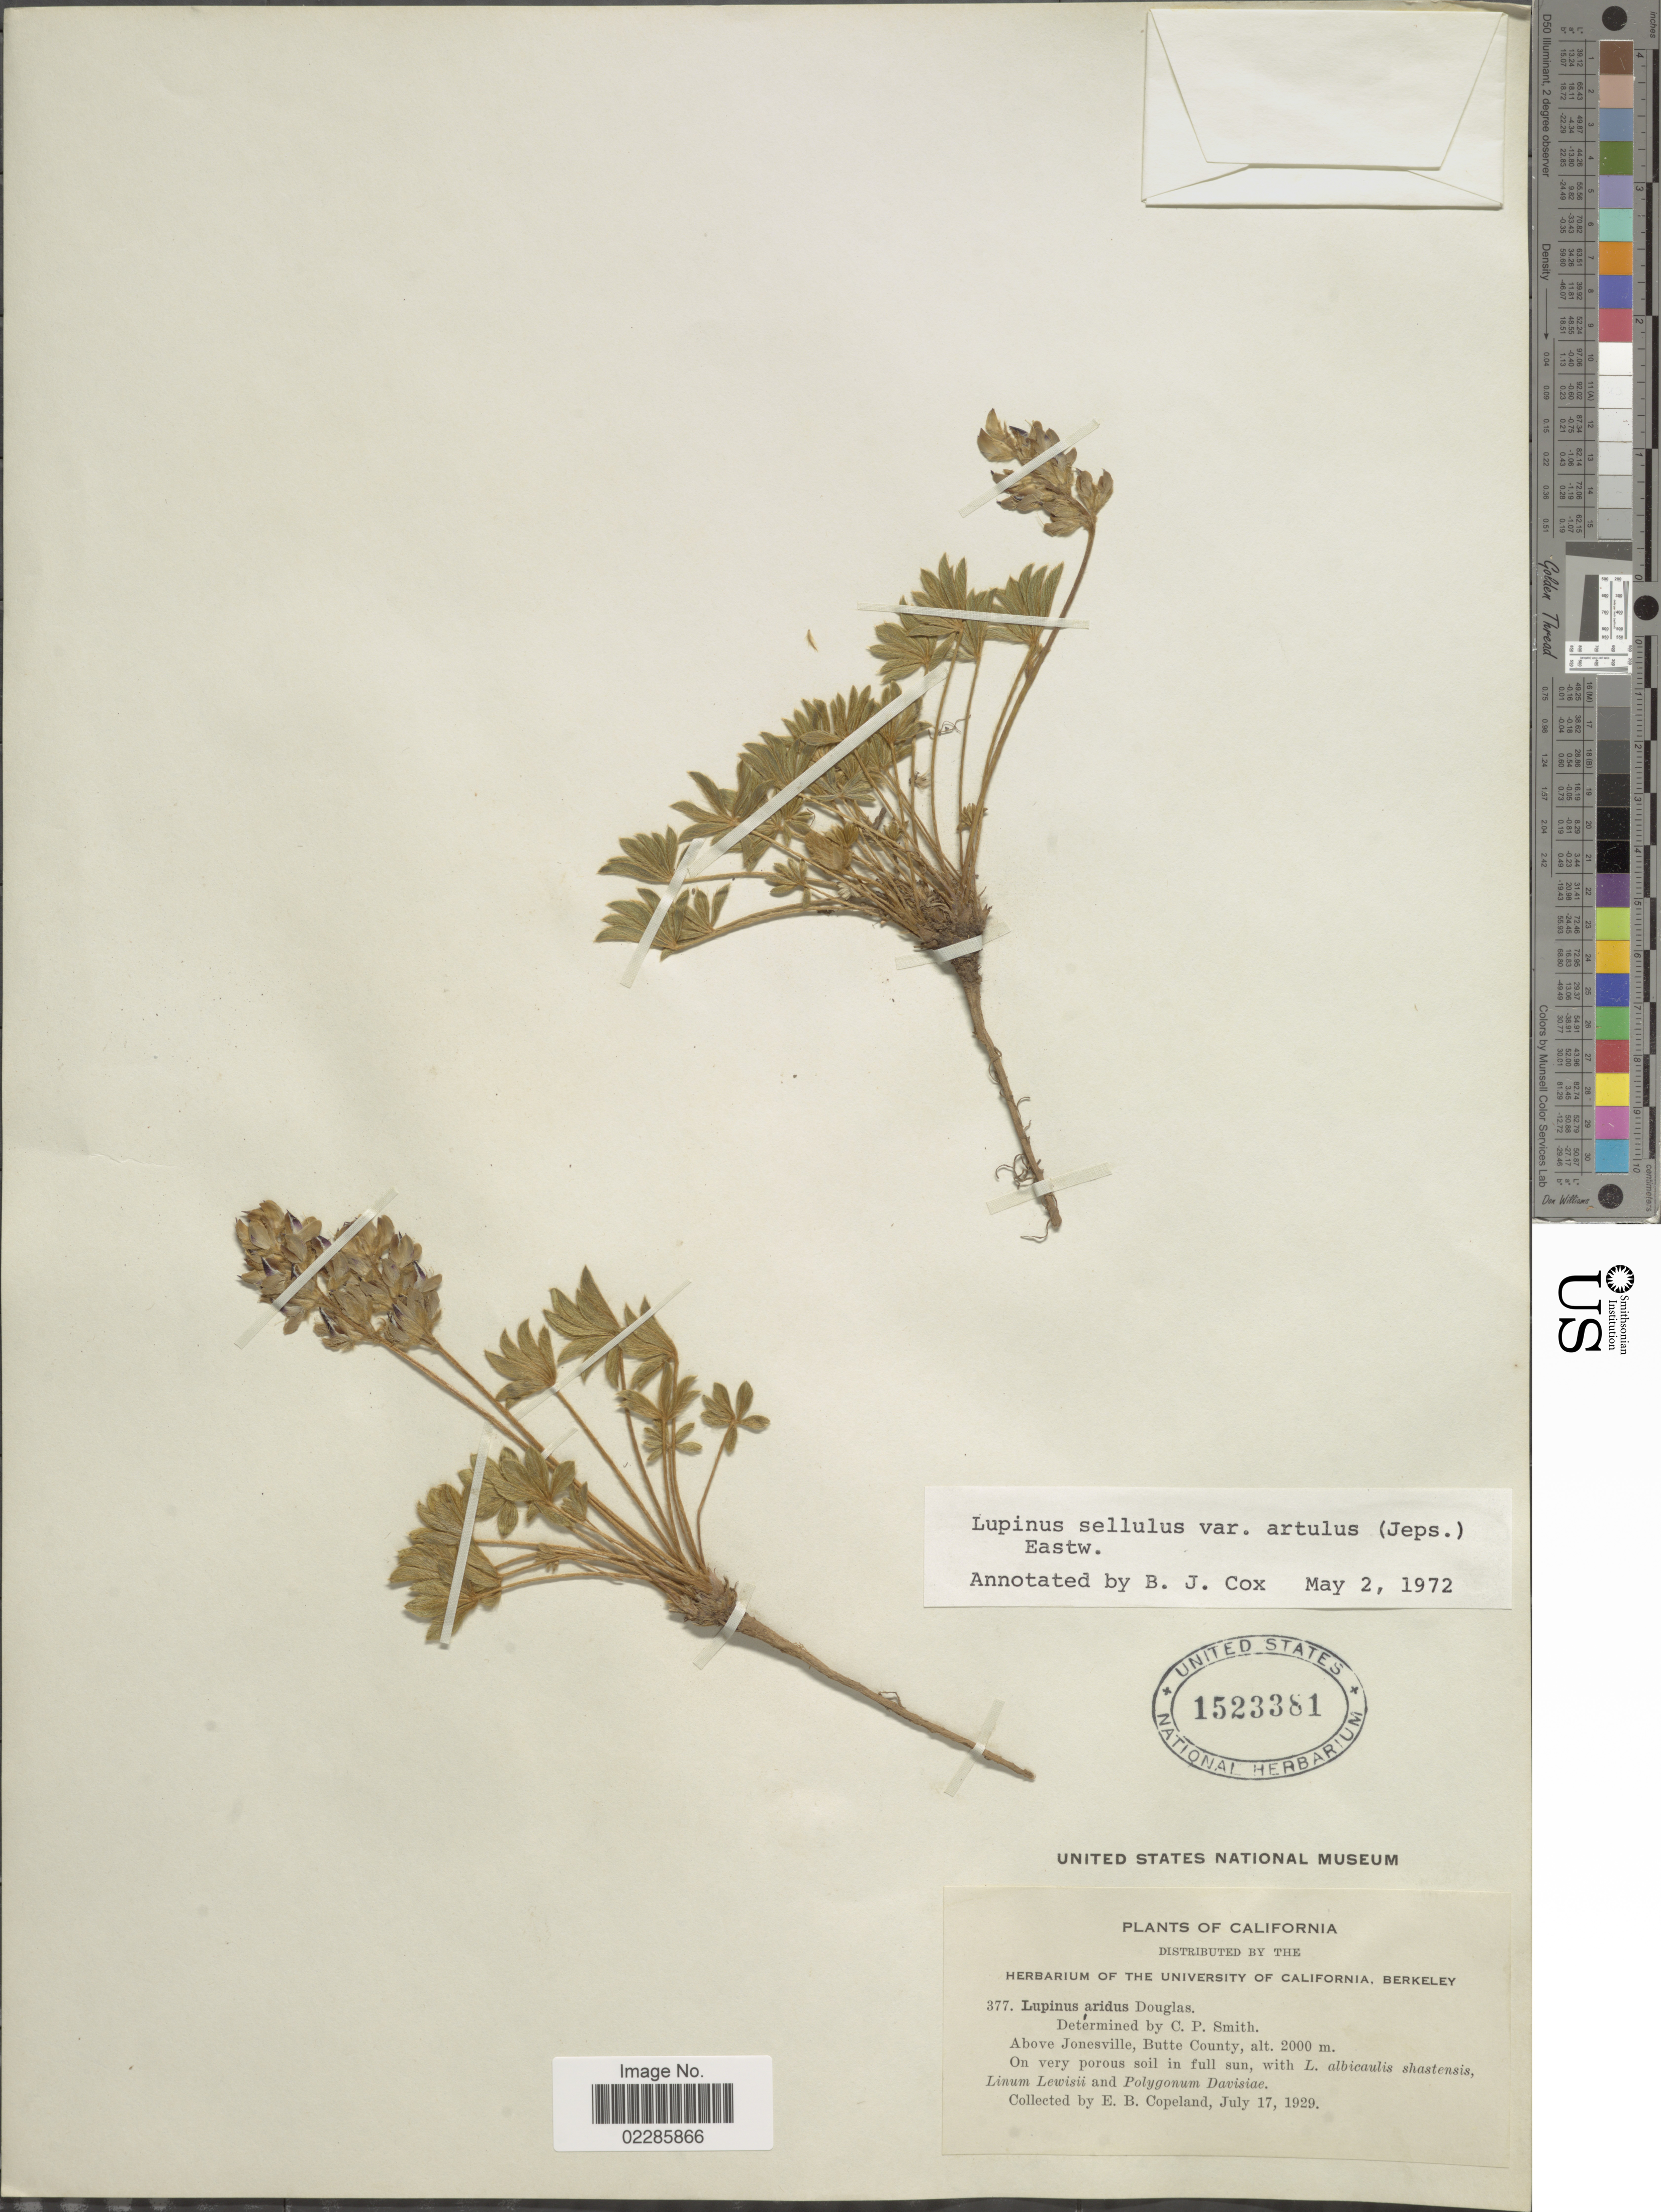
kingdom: Plantae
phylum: Tracheophyta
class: Magnoliopsida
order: Fabales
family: Fabaceae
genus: Lupinus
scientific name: Lupinus sellulus var. artulus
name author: (Jeps.) Eastw.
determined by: Cox, B. J.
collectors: E. B. Copeland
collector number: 377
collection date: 1929-07-17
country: United States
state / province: California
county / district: Butte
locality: Above Jonesville, Butte County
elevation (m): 2000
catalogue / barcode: US 1523381